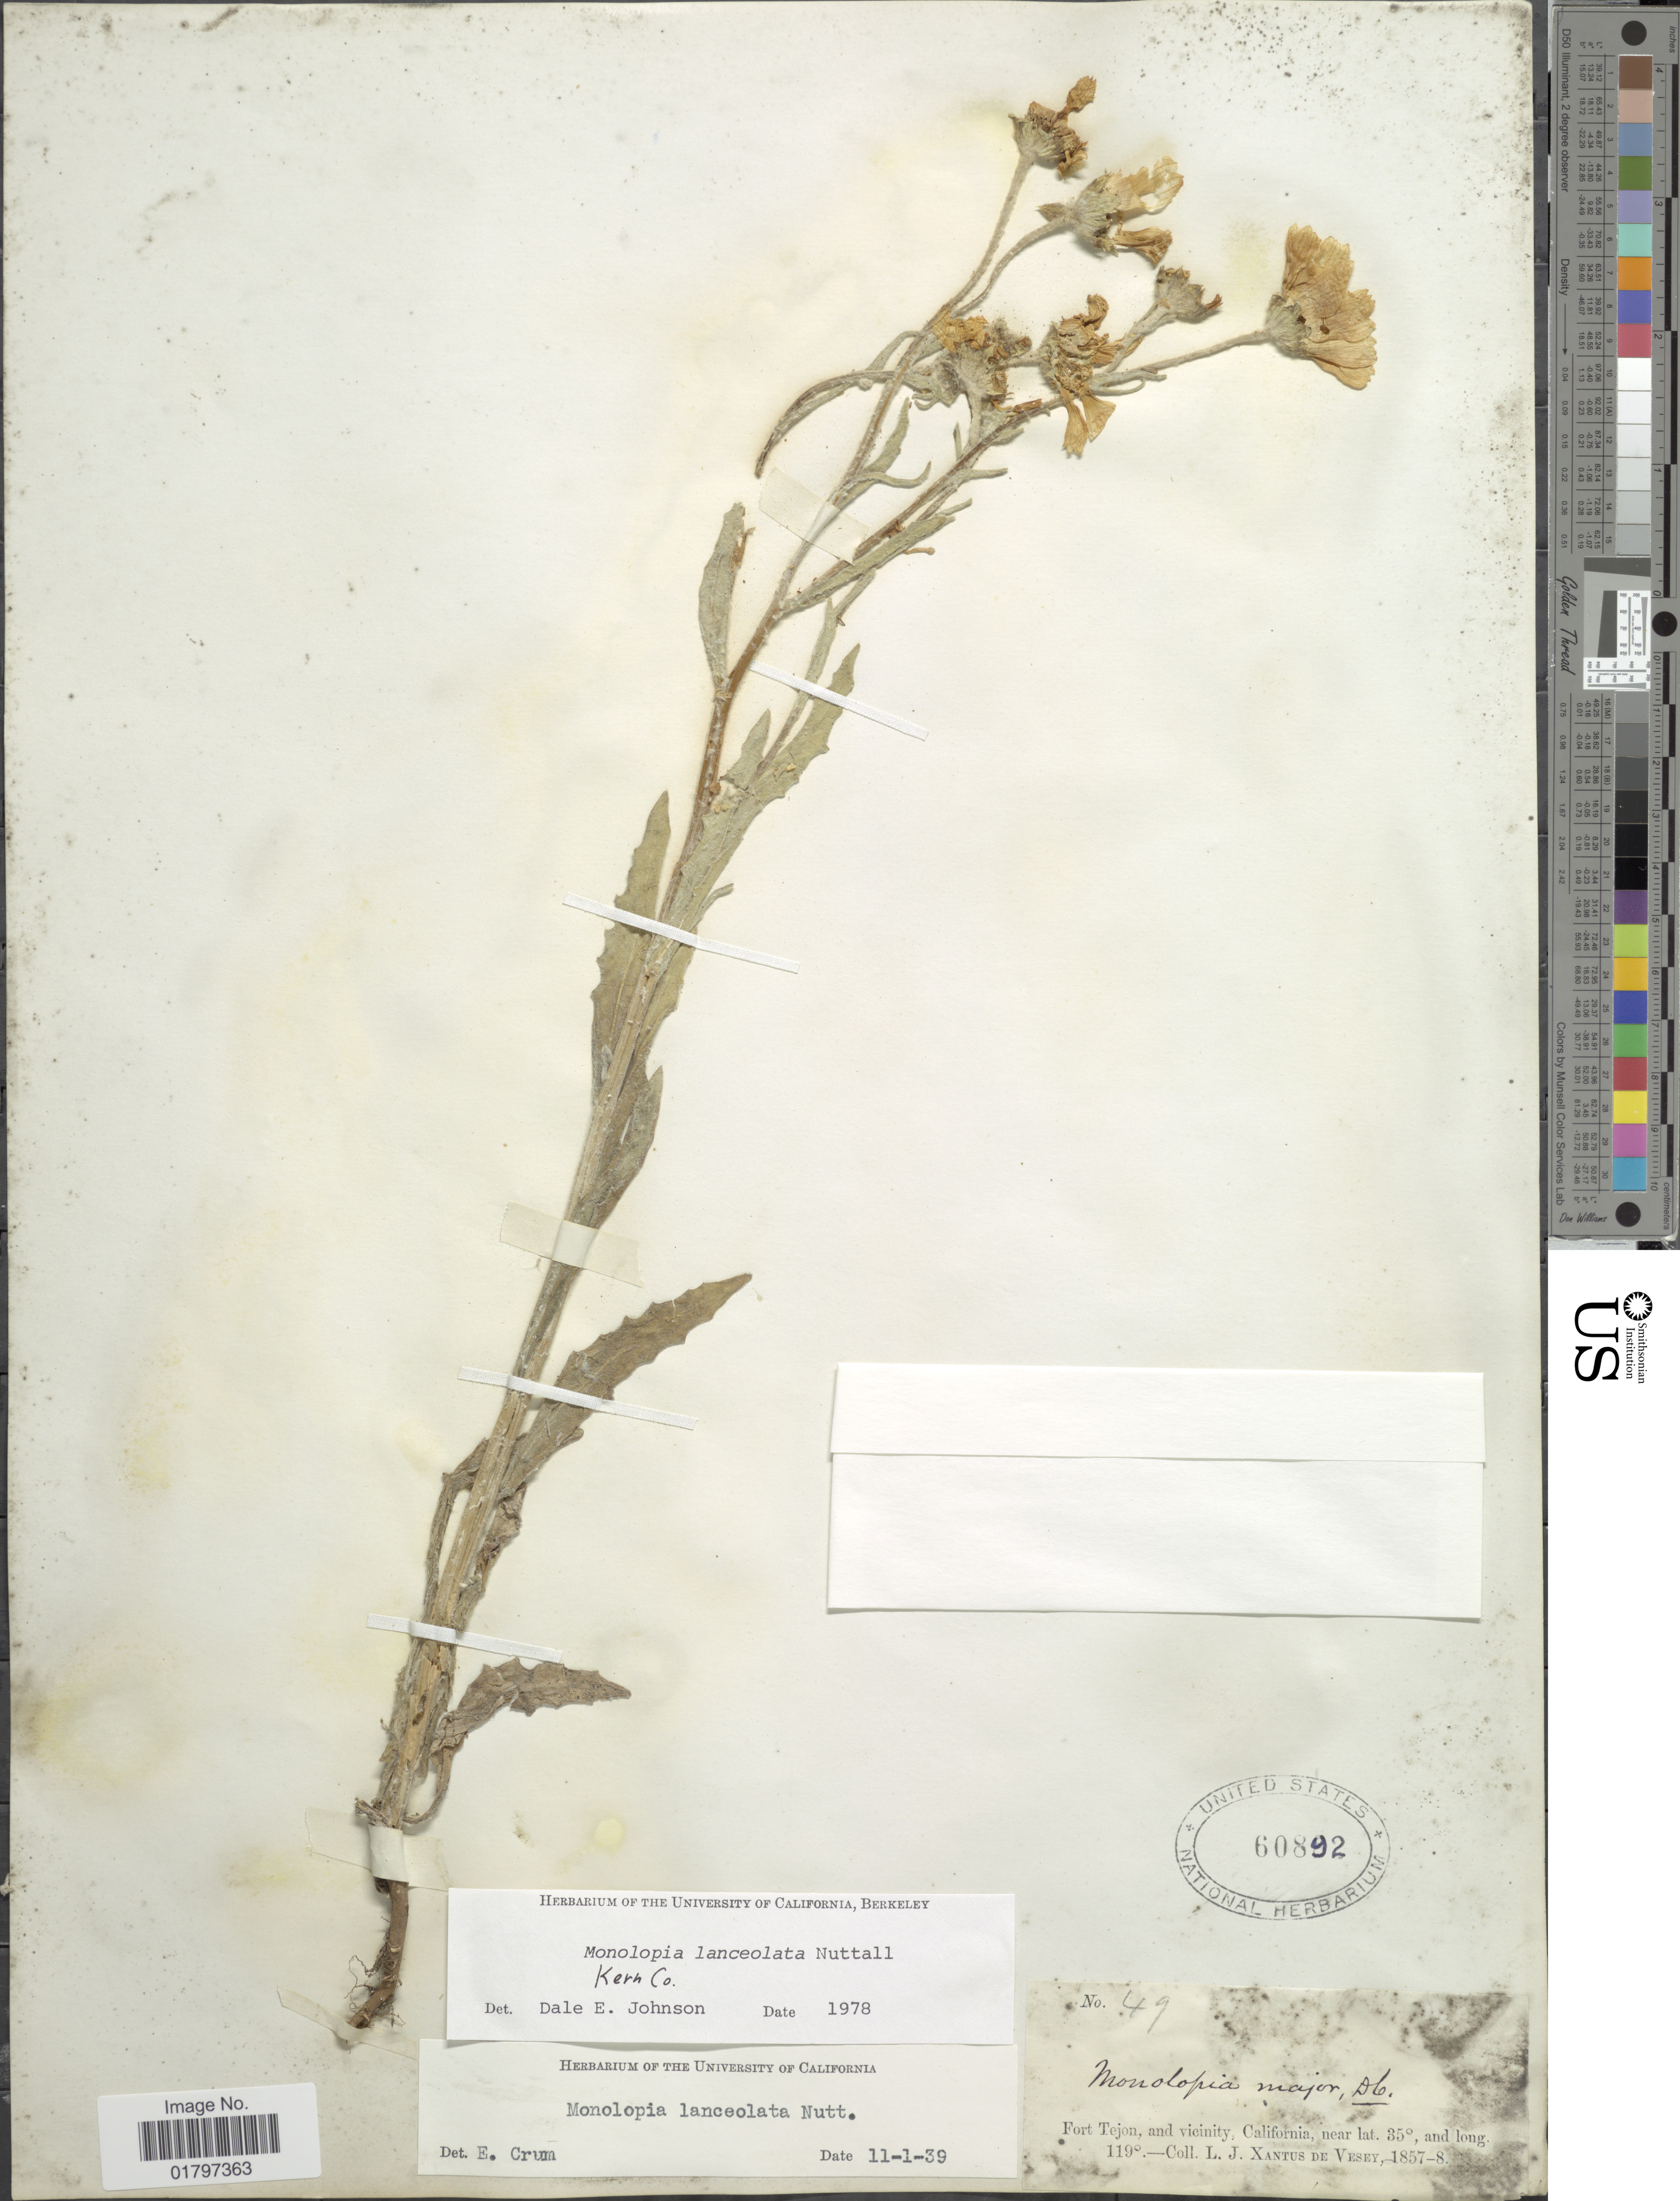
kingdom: Plantae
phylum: Tracheophyta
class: Magnoliopsida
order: Asterales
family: Asteraceae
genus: Monolopia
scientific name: Monolopia lanceolata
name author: Nutt.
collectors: L. Xantus de Vesey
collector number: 49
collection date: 1857/1858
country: United States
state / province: California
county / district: Kern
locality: Fort Tejon, and vicinity, California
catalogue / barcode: US 60892